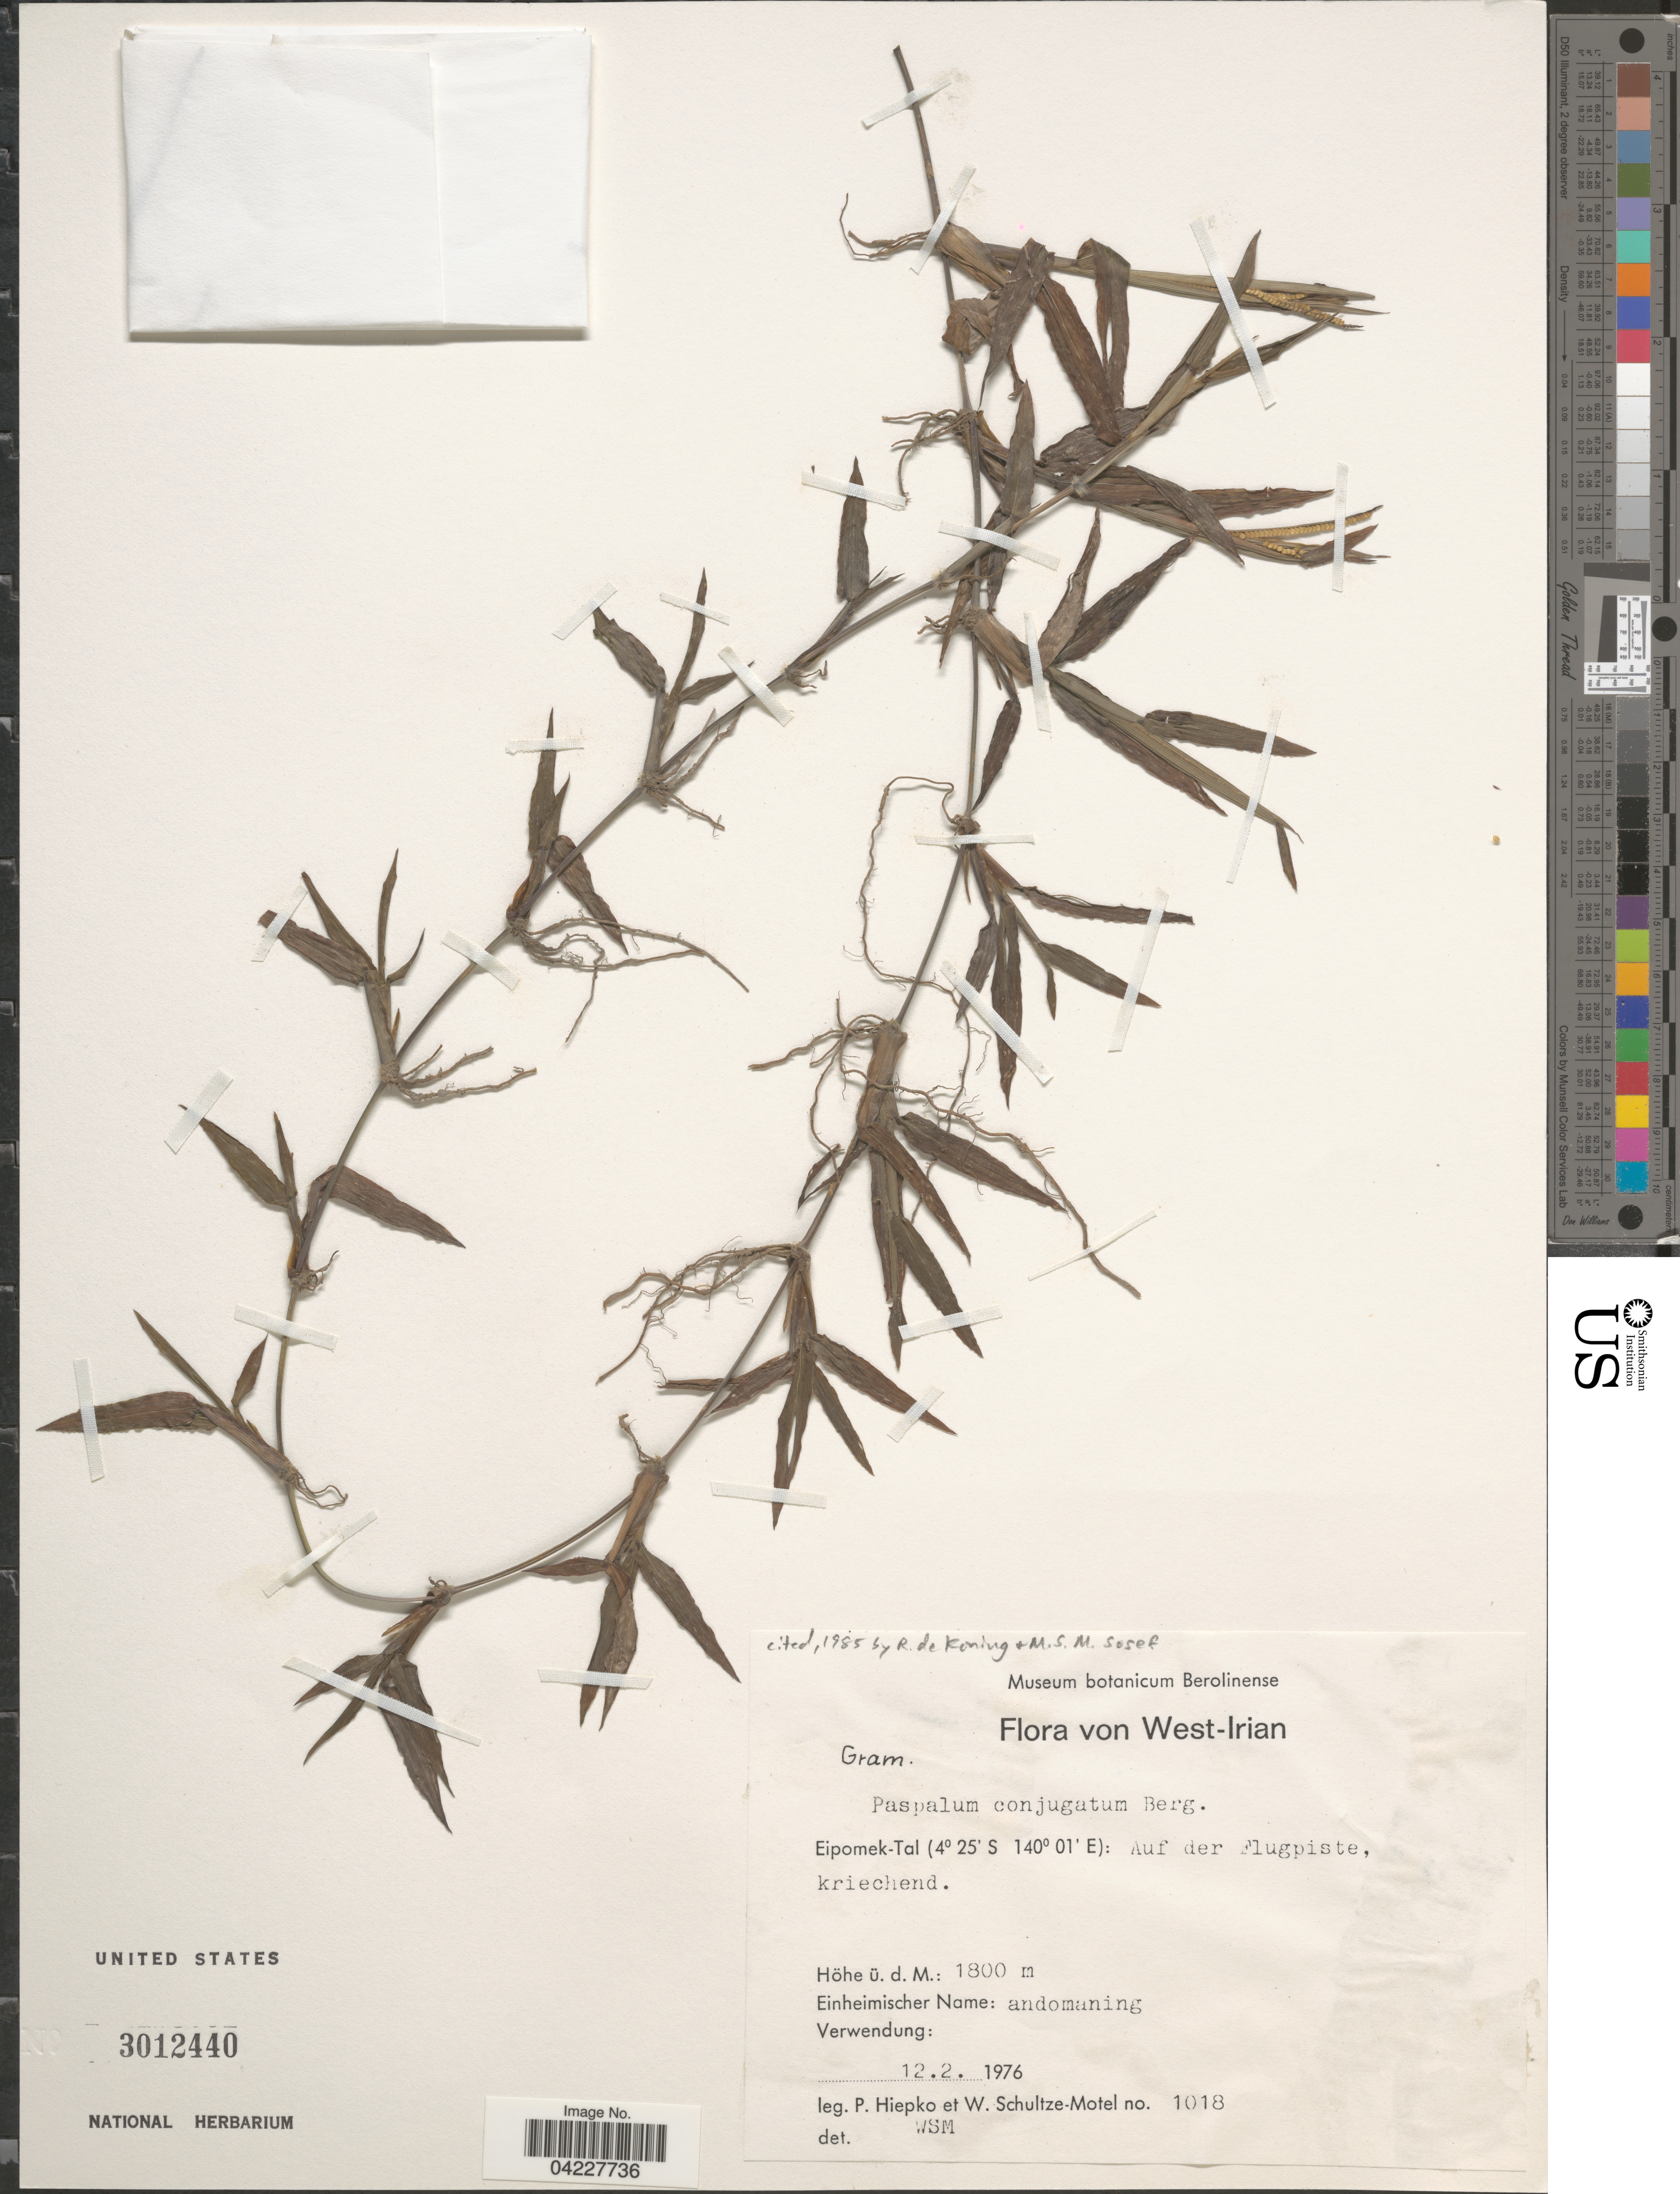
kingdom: Plantae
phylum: Tracheophyta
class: Liliopsida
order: Poales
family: Poaceae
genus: Paspalum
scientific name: Paspalum conjugatum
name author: P.J. Bergius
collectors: P. H. Hiepko & W. Schultze-Motel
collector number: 1018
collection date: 1976-02-12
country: Indonesia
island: New Guinea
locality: West-Irian. Eipomek-Tal: Auf der Flugpiste, kriechend.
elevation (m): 1800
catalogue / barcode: US 3012440